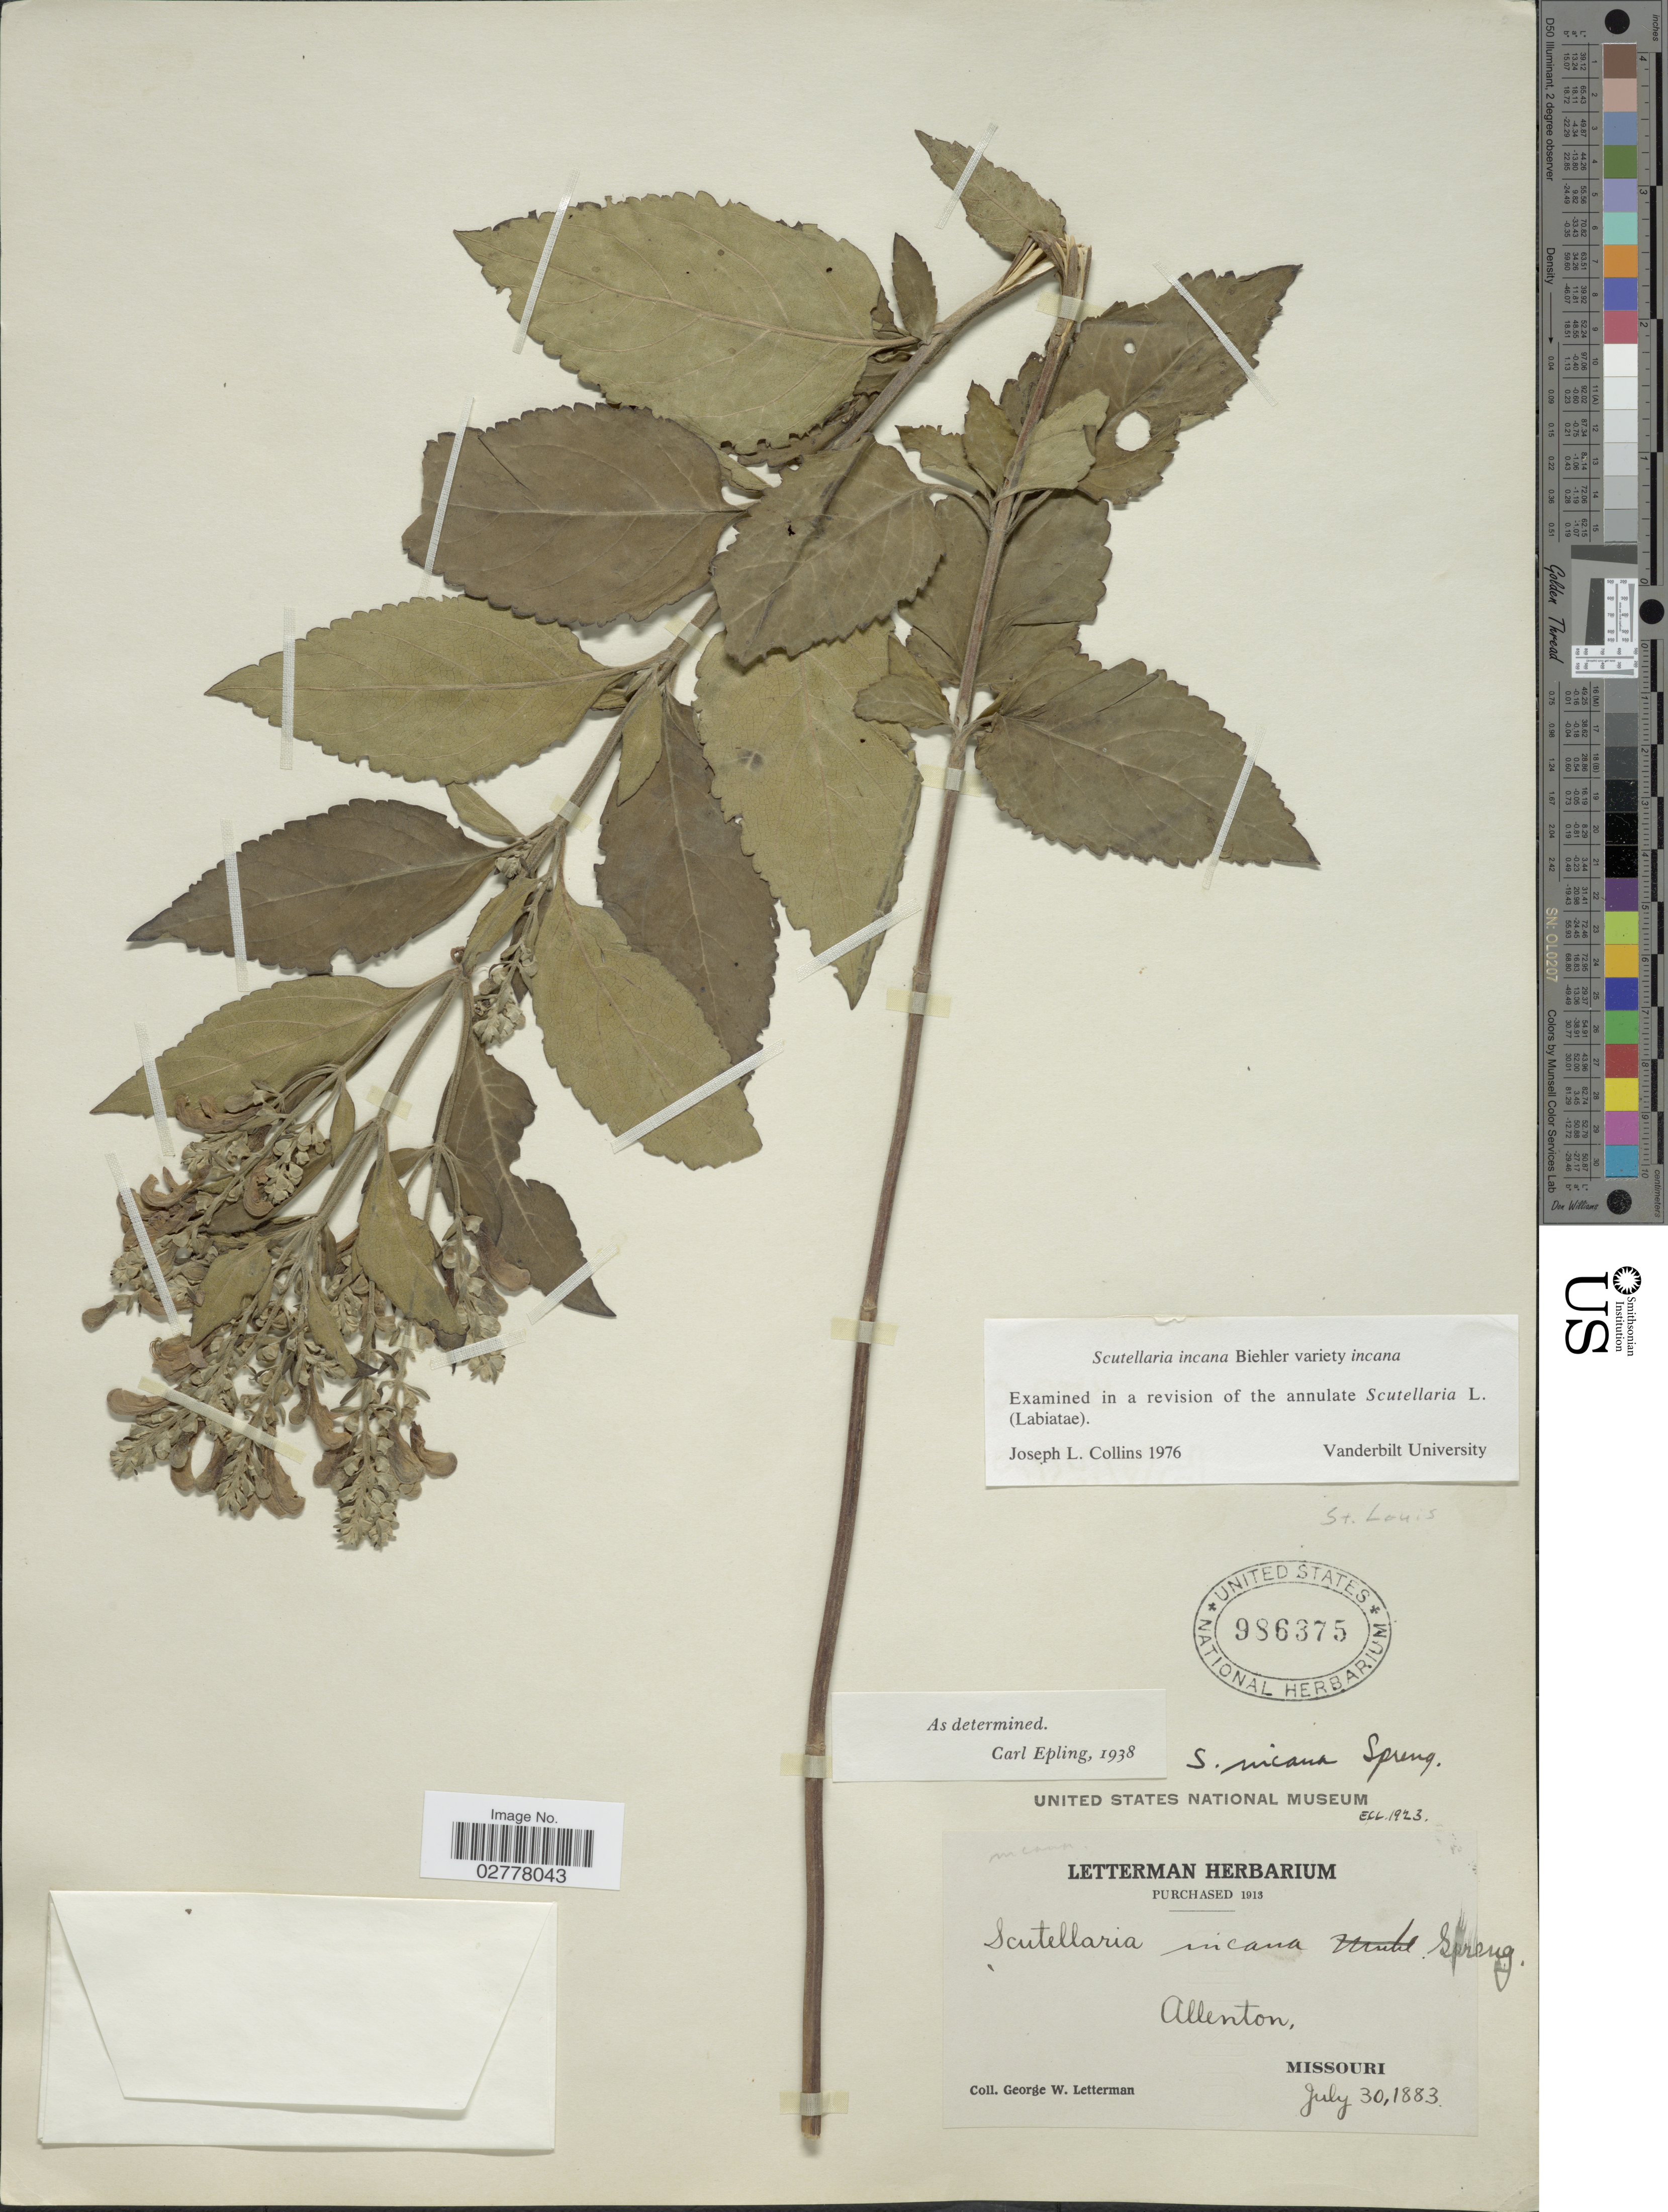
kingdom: Plantae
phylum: Tracheophyta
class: Magnoliopsida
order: Lamiales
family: Lamiaceae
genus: Scutellaria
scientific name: Scutellaria incana var. incana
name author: Biehler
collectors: G. W. Letterman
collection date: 1883-07-30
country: United States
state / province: Missouri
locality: Allenton, St. Louis.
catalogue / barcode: US 986375